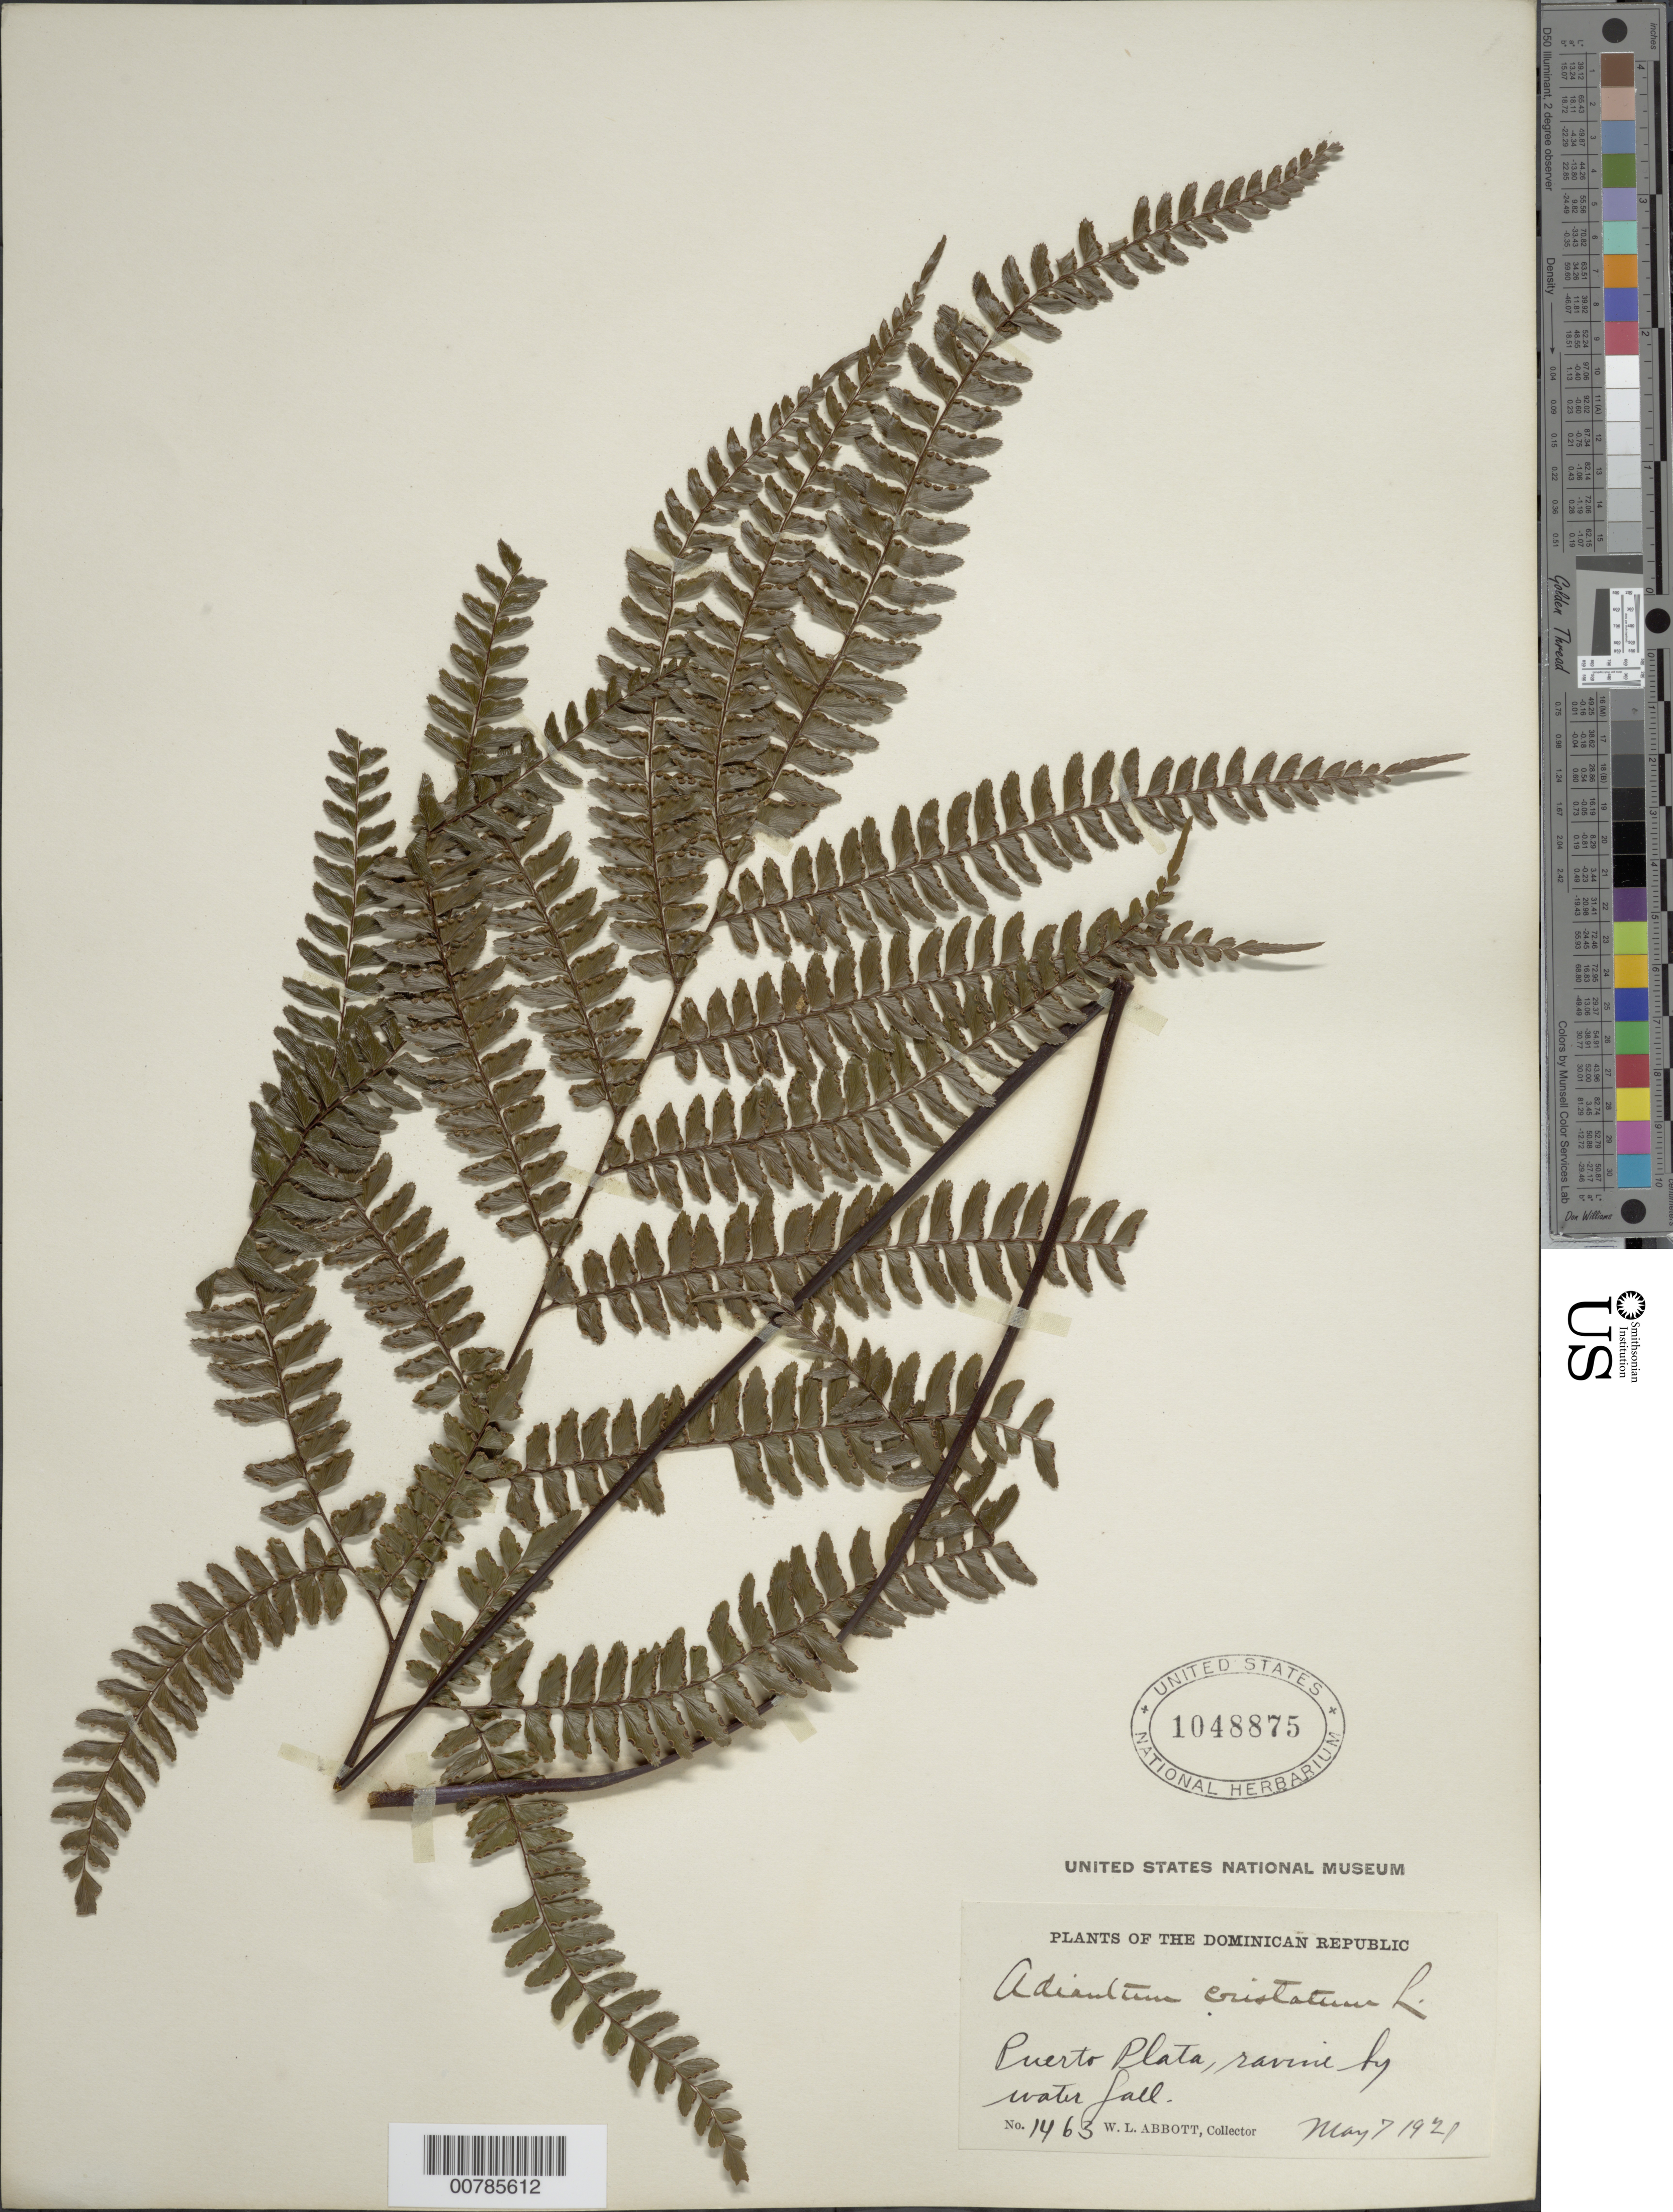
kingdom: Plantae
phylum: Tracheophyta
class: Polypodiopsida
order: Polypodiales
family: Pteridaceae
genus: Adiantum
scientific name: Adiantum pyramidale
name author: (L.) Willd.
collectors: W. L. Abbott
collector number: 1463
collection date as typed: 07 May 1910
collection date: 1910-05-07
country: Dominican Republic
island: Hispaniola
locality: Puerto Plata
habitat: Ravine by waterfall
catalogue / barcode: US 1048875